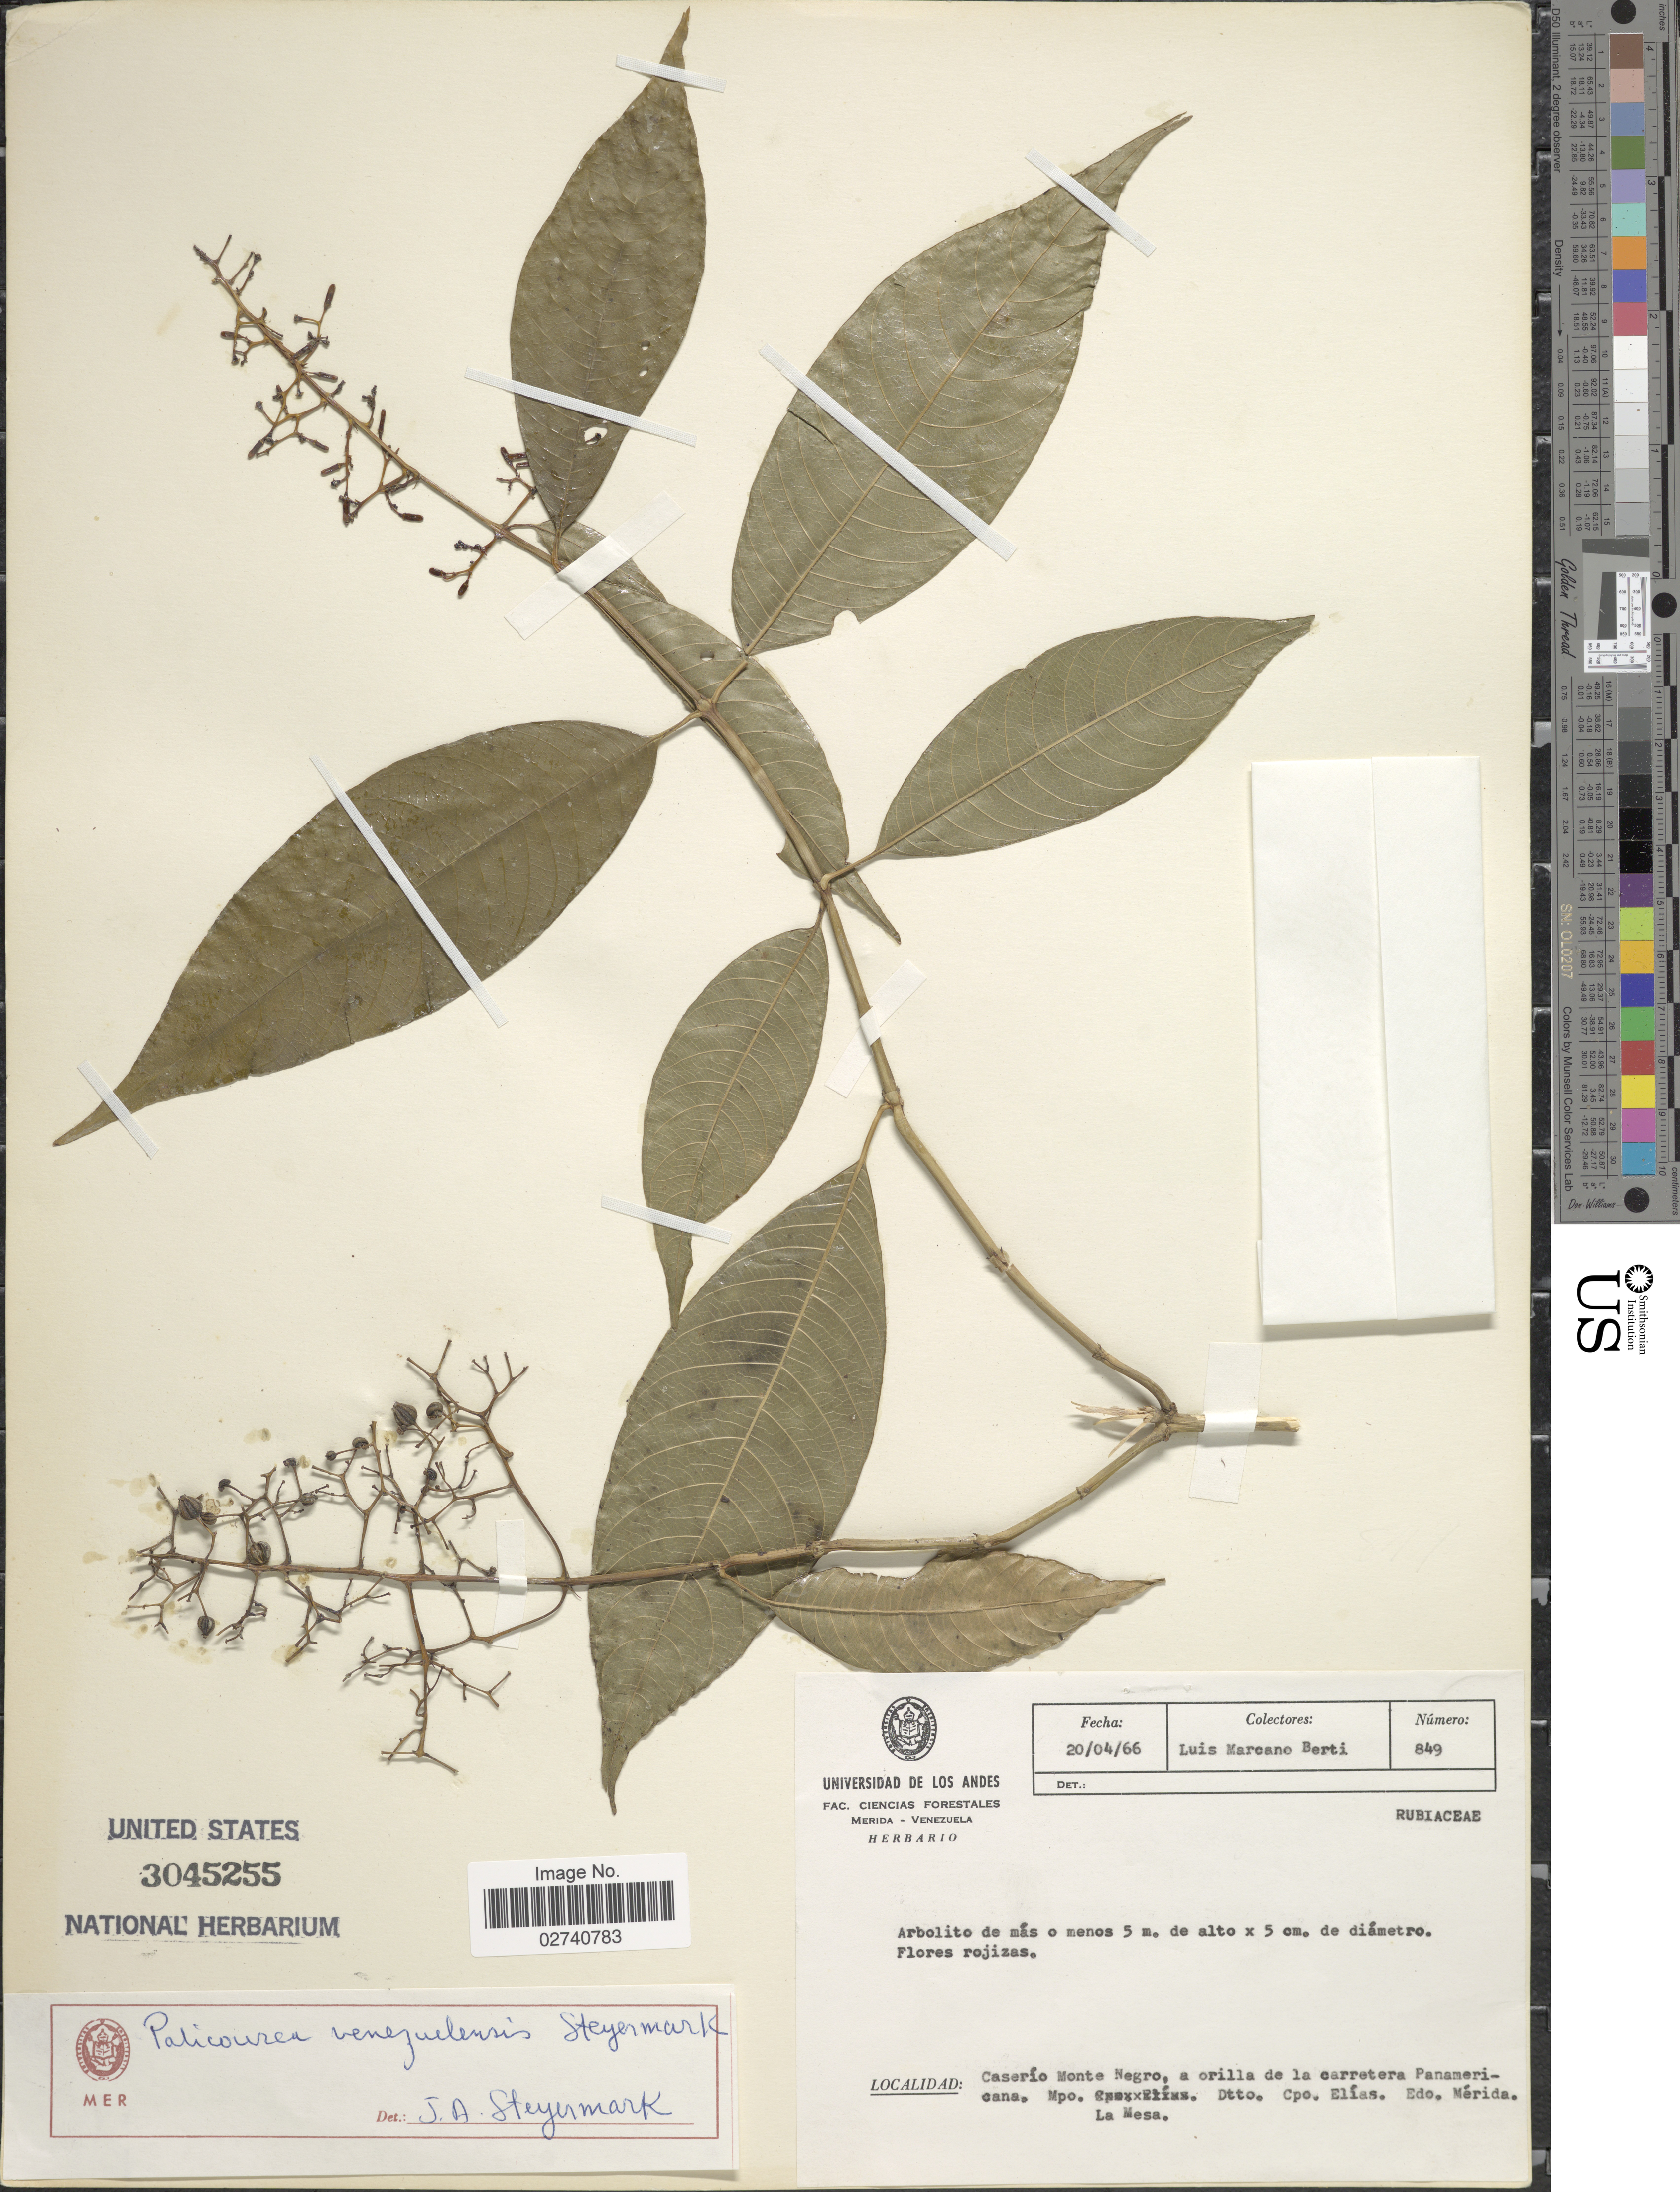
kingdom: Plantae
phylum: Tracheophyta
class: Magnoliopsida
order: Gentianales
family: Rubiaceae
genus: Palicourea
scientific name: Palicourea venezuelensis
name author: Steyerm.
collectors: L. Marcano-Berti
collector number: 849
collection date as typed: Transcribed d/m/y: 20/4/66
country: Venezuela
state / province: Mérida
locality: Caserio Monte Negro, a orilla de la carretera Panamericana. Mpio. La Mesa. Dtto. Cpo. Elias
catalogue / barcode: US 3045255